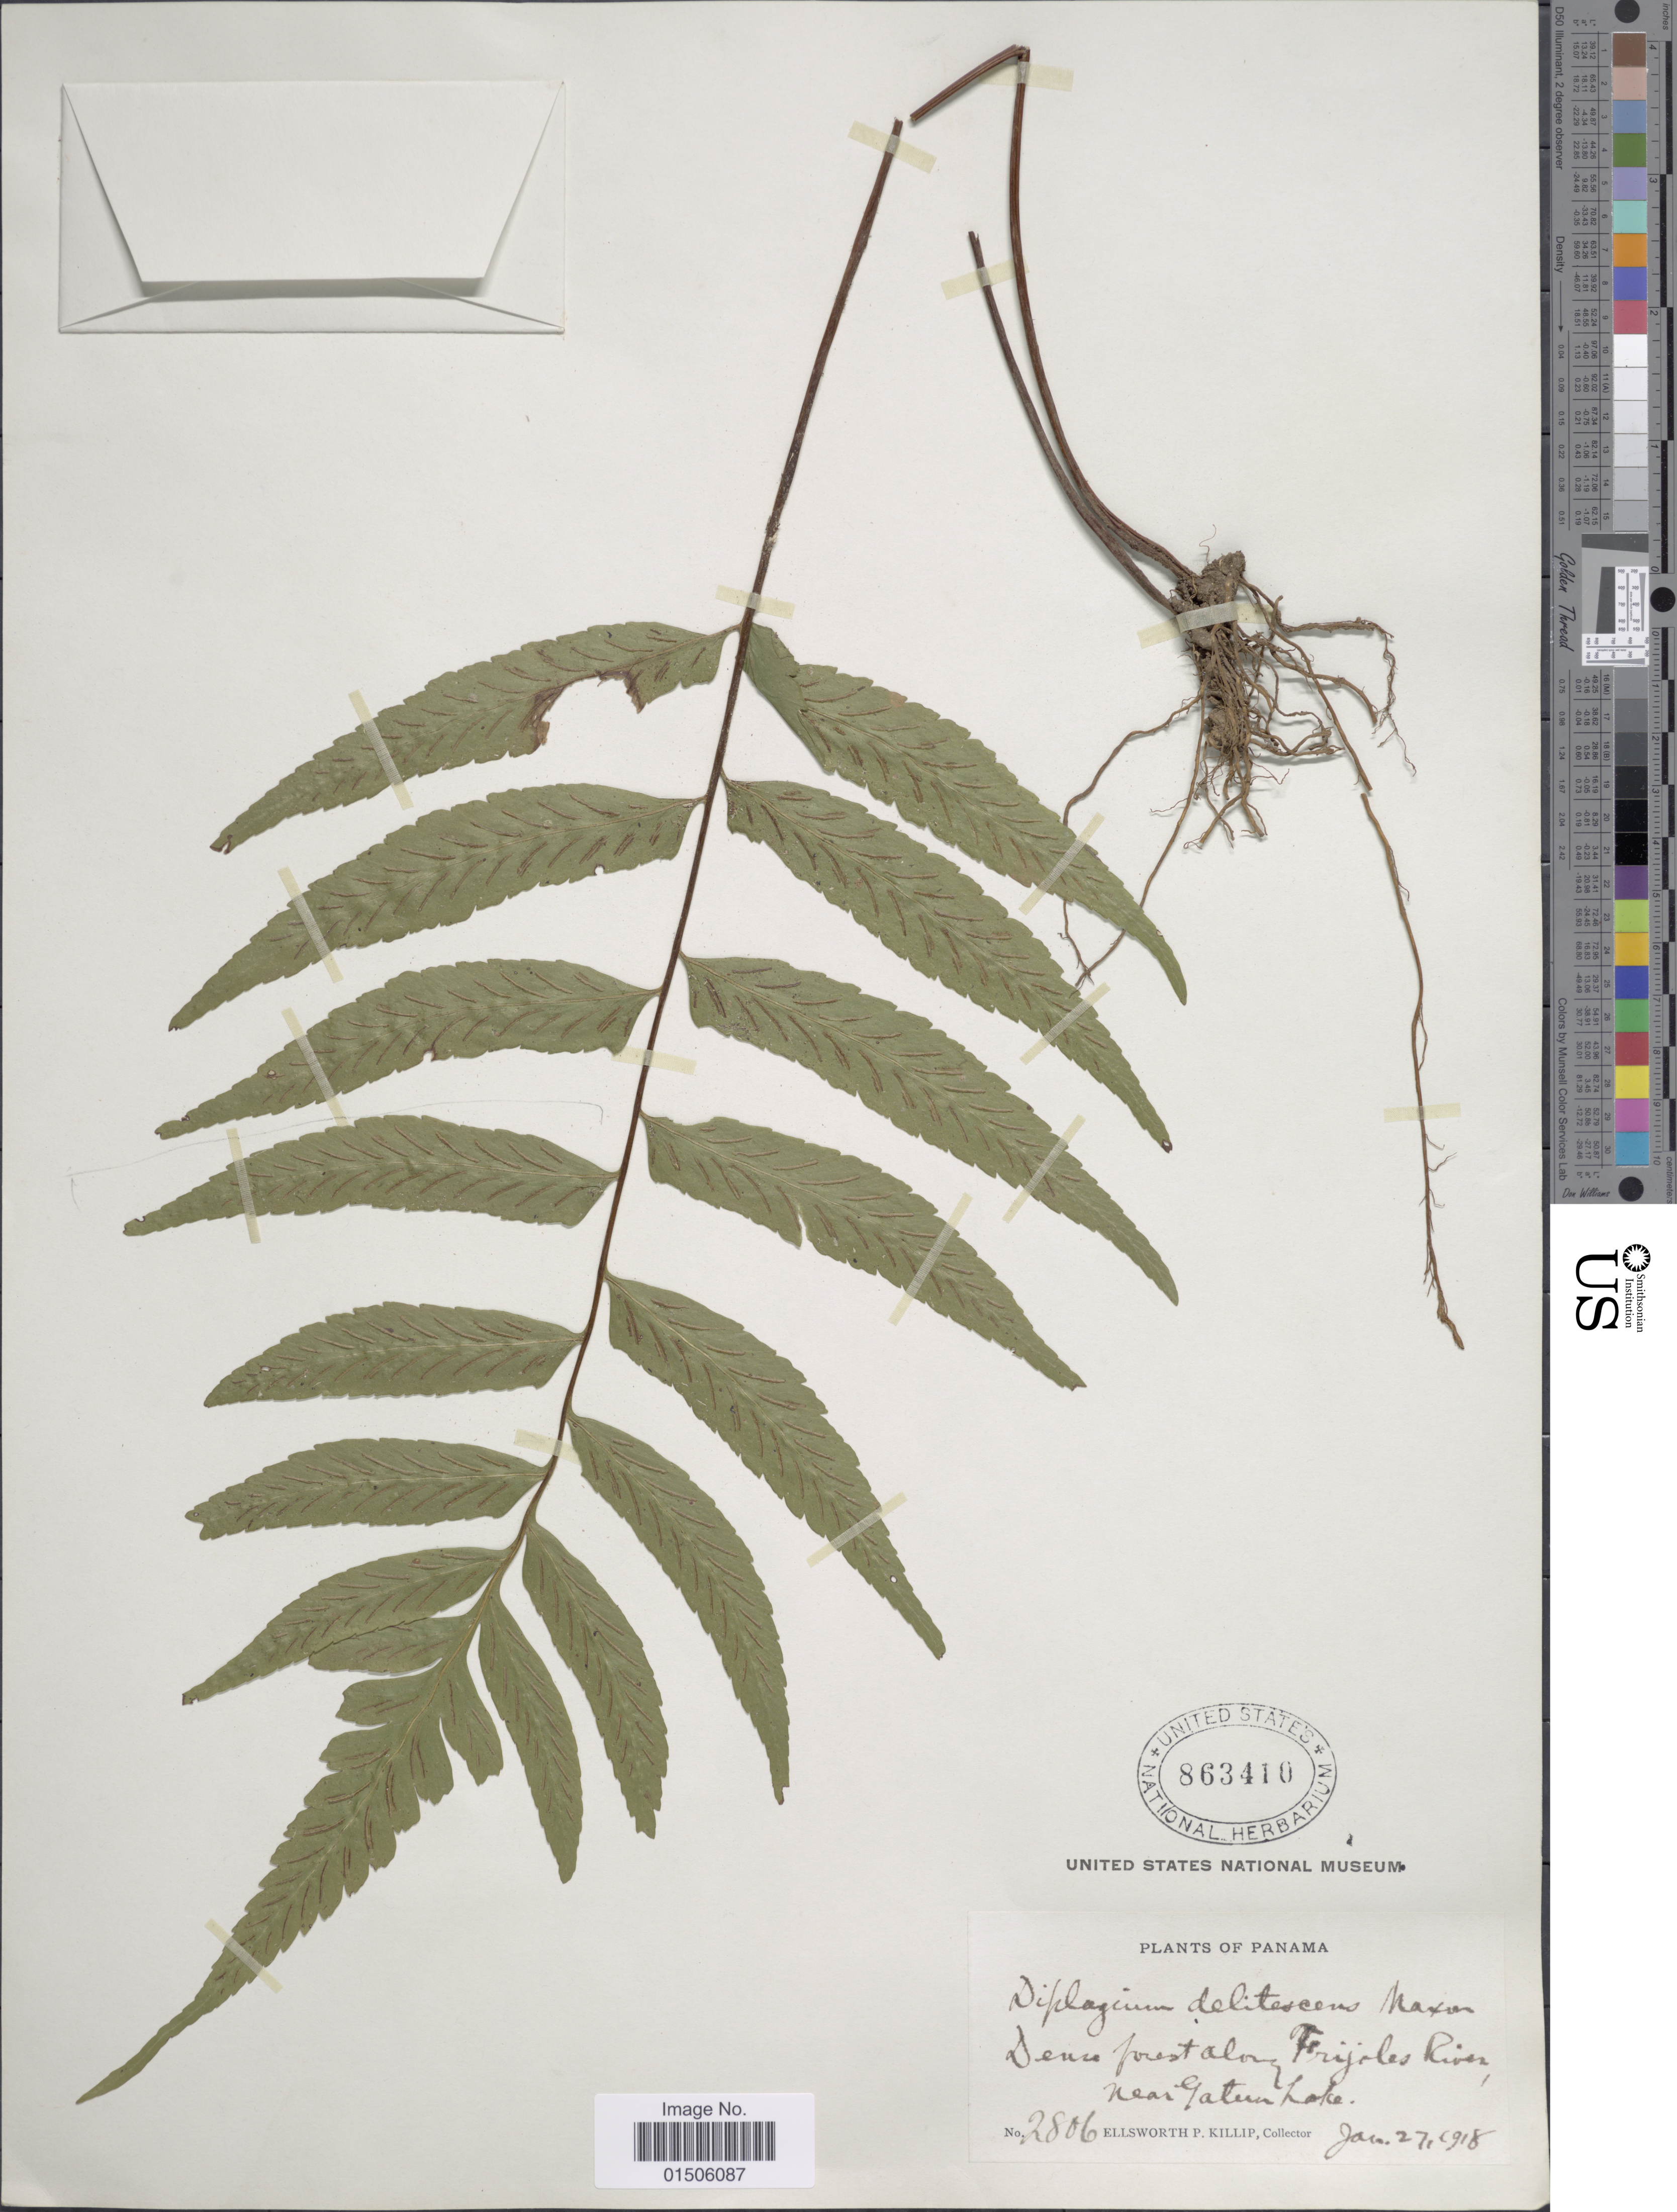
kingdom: Plantae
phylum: Tracheophyta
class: Polypodiopsida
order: Polypodiales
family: Aspleniaceae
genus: Asplenium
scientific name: Asplenium delitescens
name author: (Maxon) L.D. Gómez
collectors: E. P. Killip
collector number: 2806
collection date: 1918-01-27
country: Panama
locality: Dense forest along Frijales River, near Gatum Lake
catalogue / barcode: US 863410